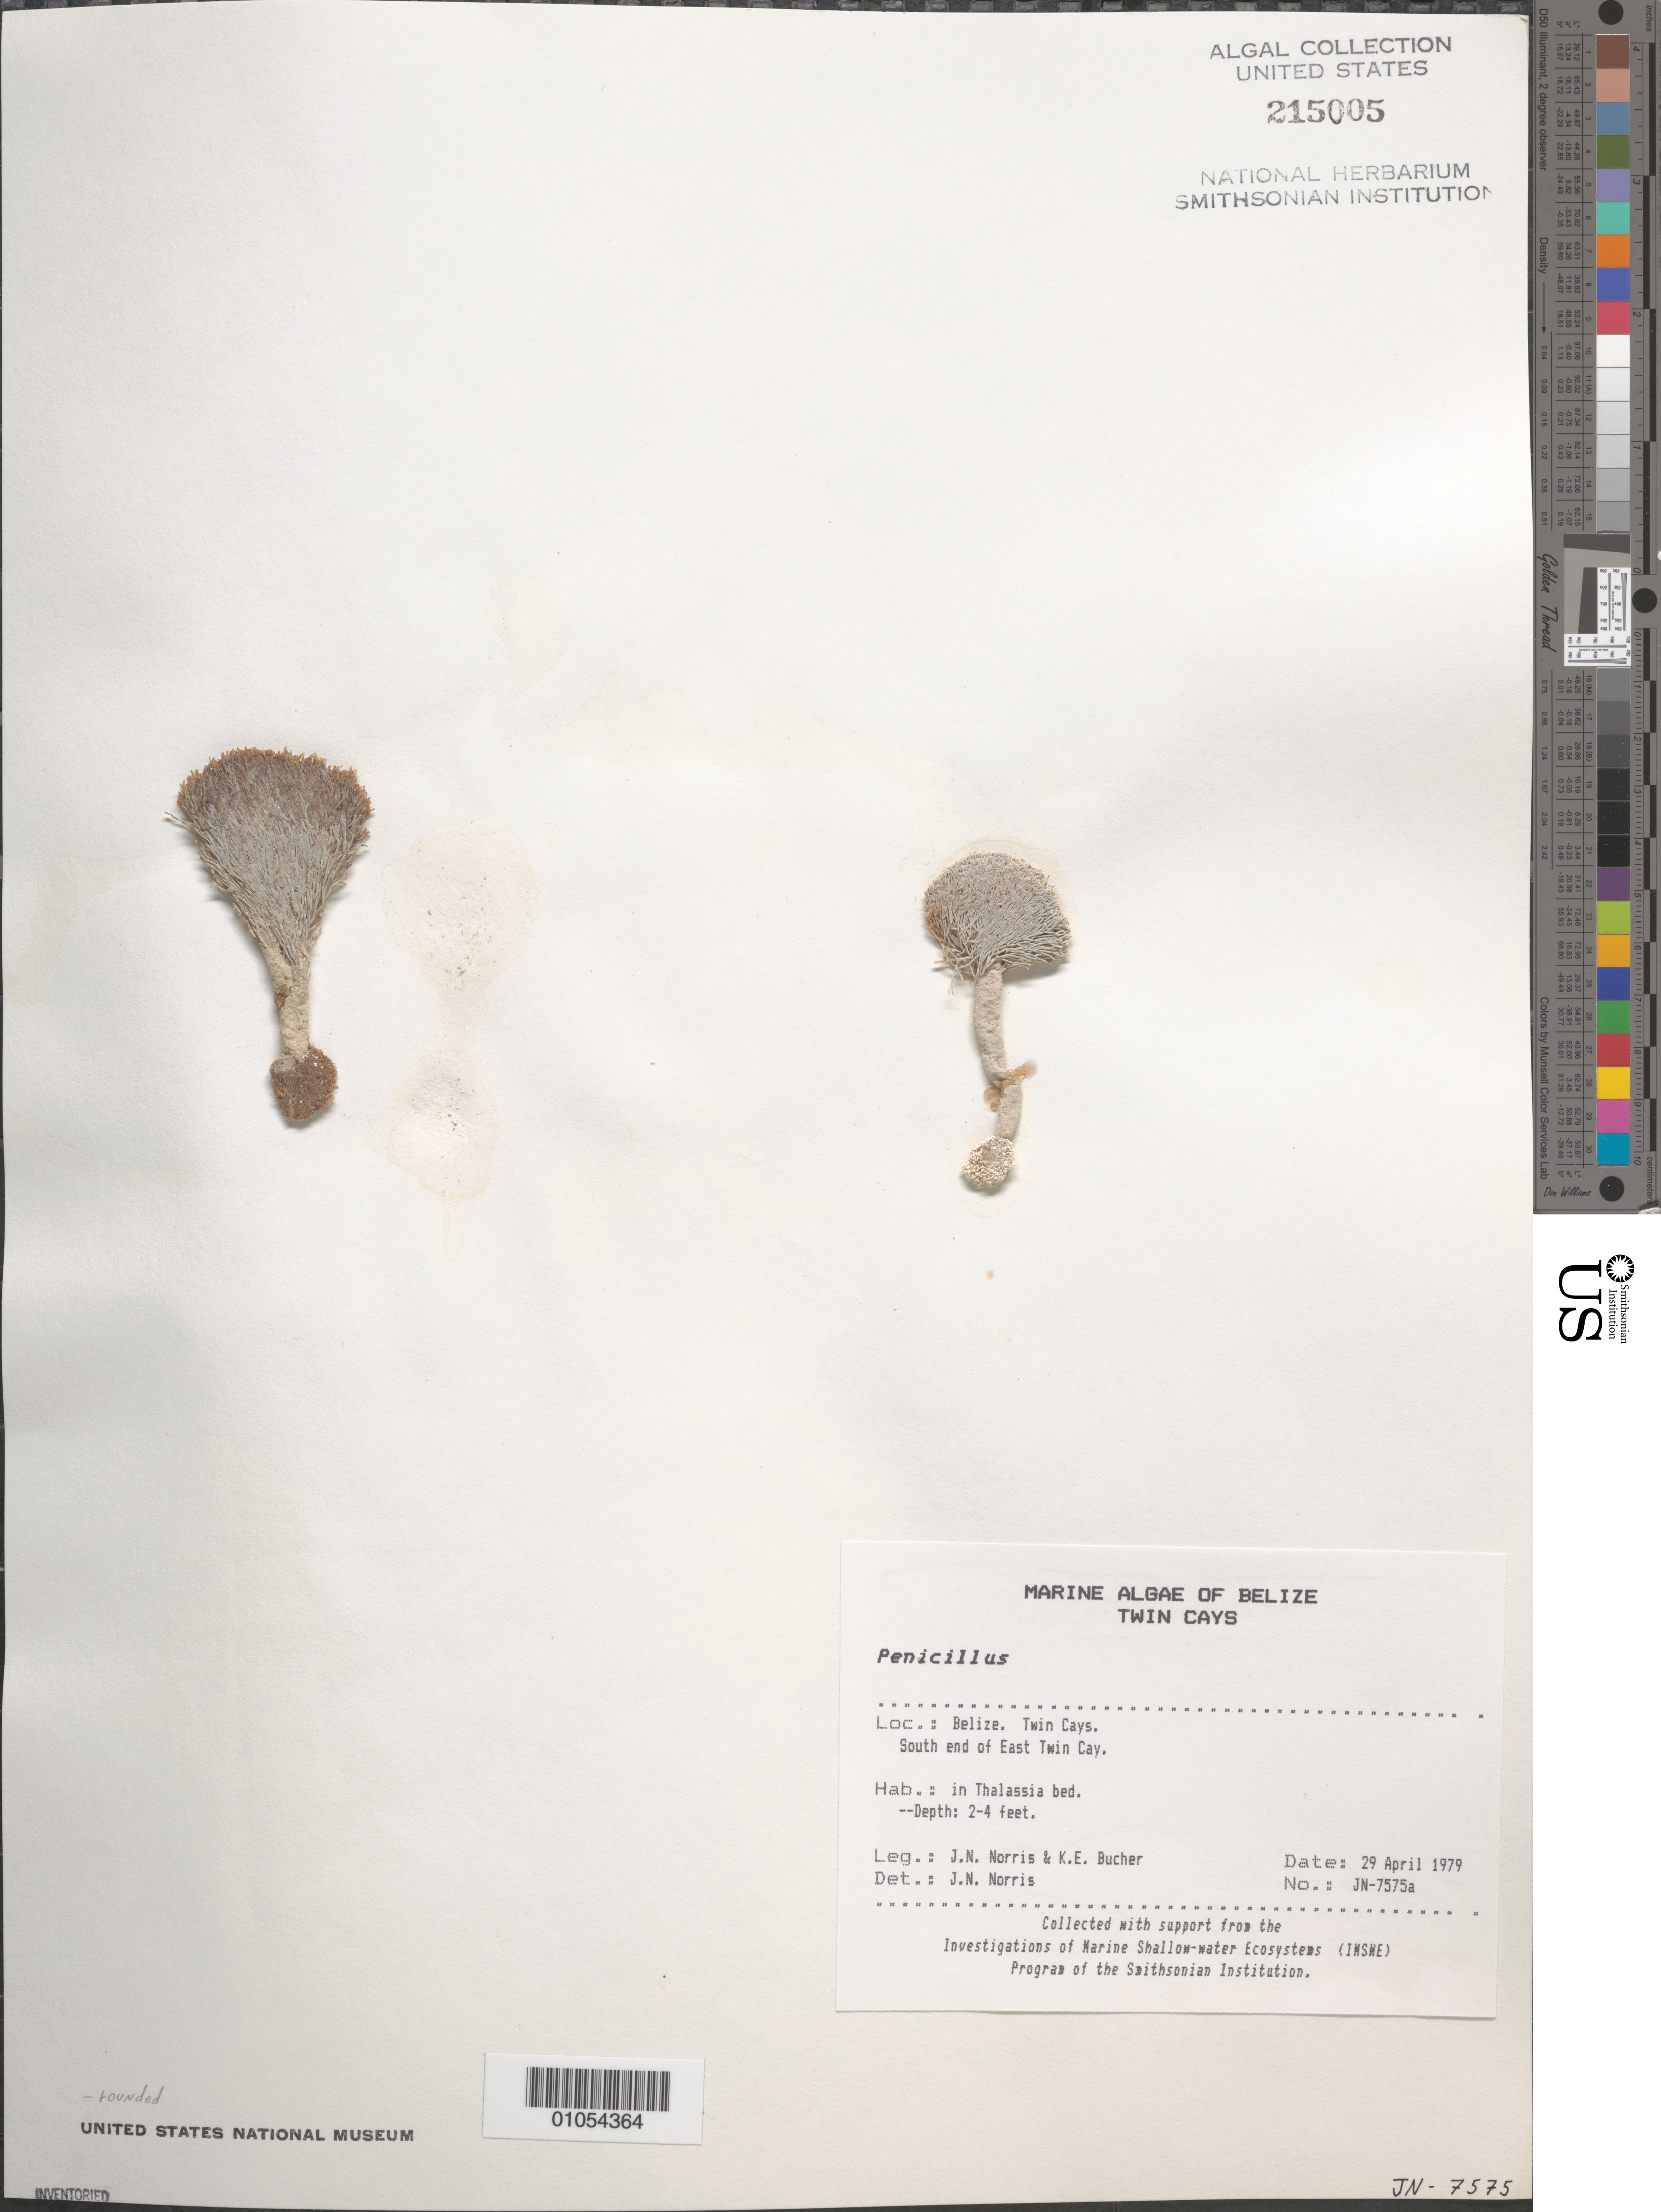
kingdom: Plantae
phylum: Chlorophyta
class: Ulvophyceae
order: Bryopsidales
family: Udoteaceae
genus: Penicillus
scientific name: Penicillus sp.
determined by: Norris, James N.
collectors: J. N. Norris & K. E. Bucher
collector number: JN-7575A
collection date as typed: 29 Apr 1979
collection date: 1979-04-29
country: Belize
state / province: Stann Creek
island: East Twin Cay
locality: South end of East Twin Cay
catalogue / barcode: US 215005